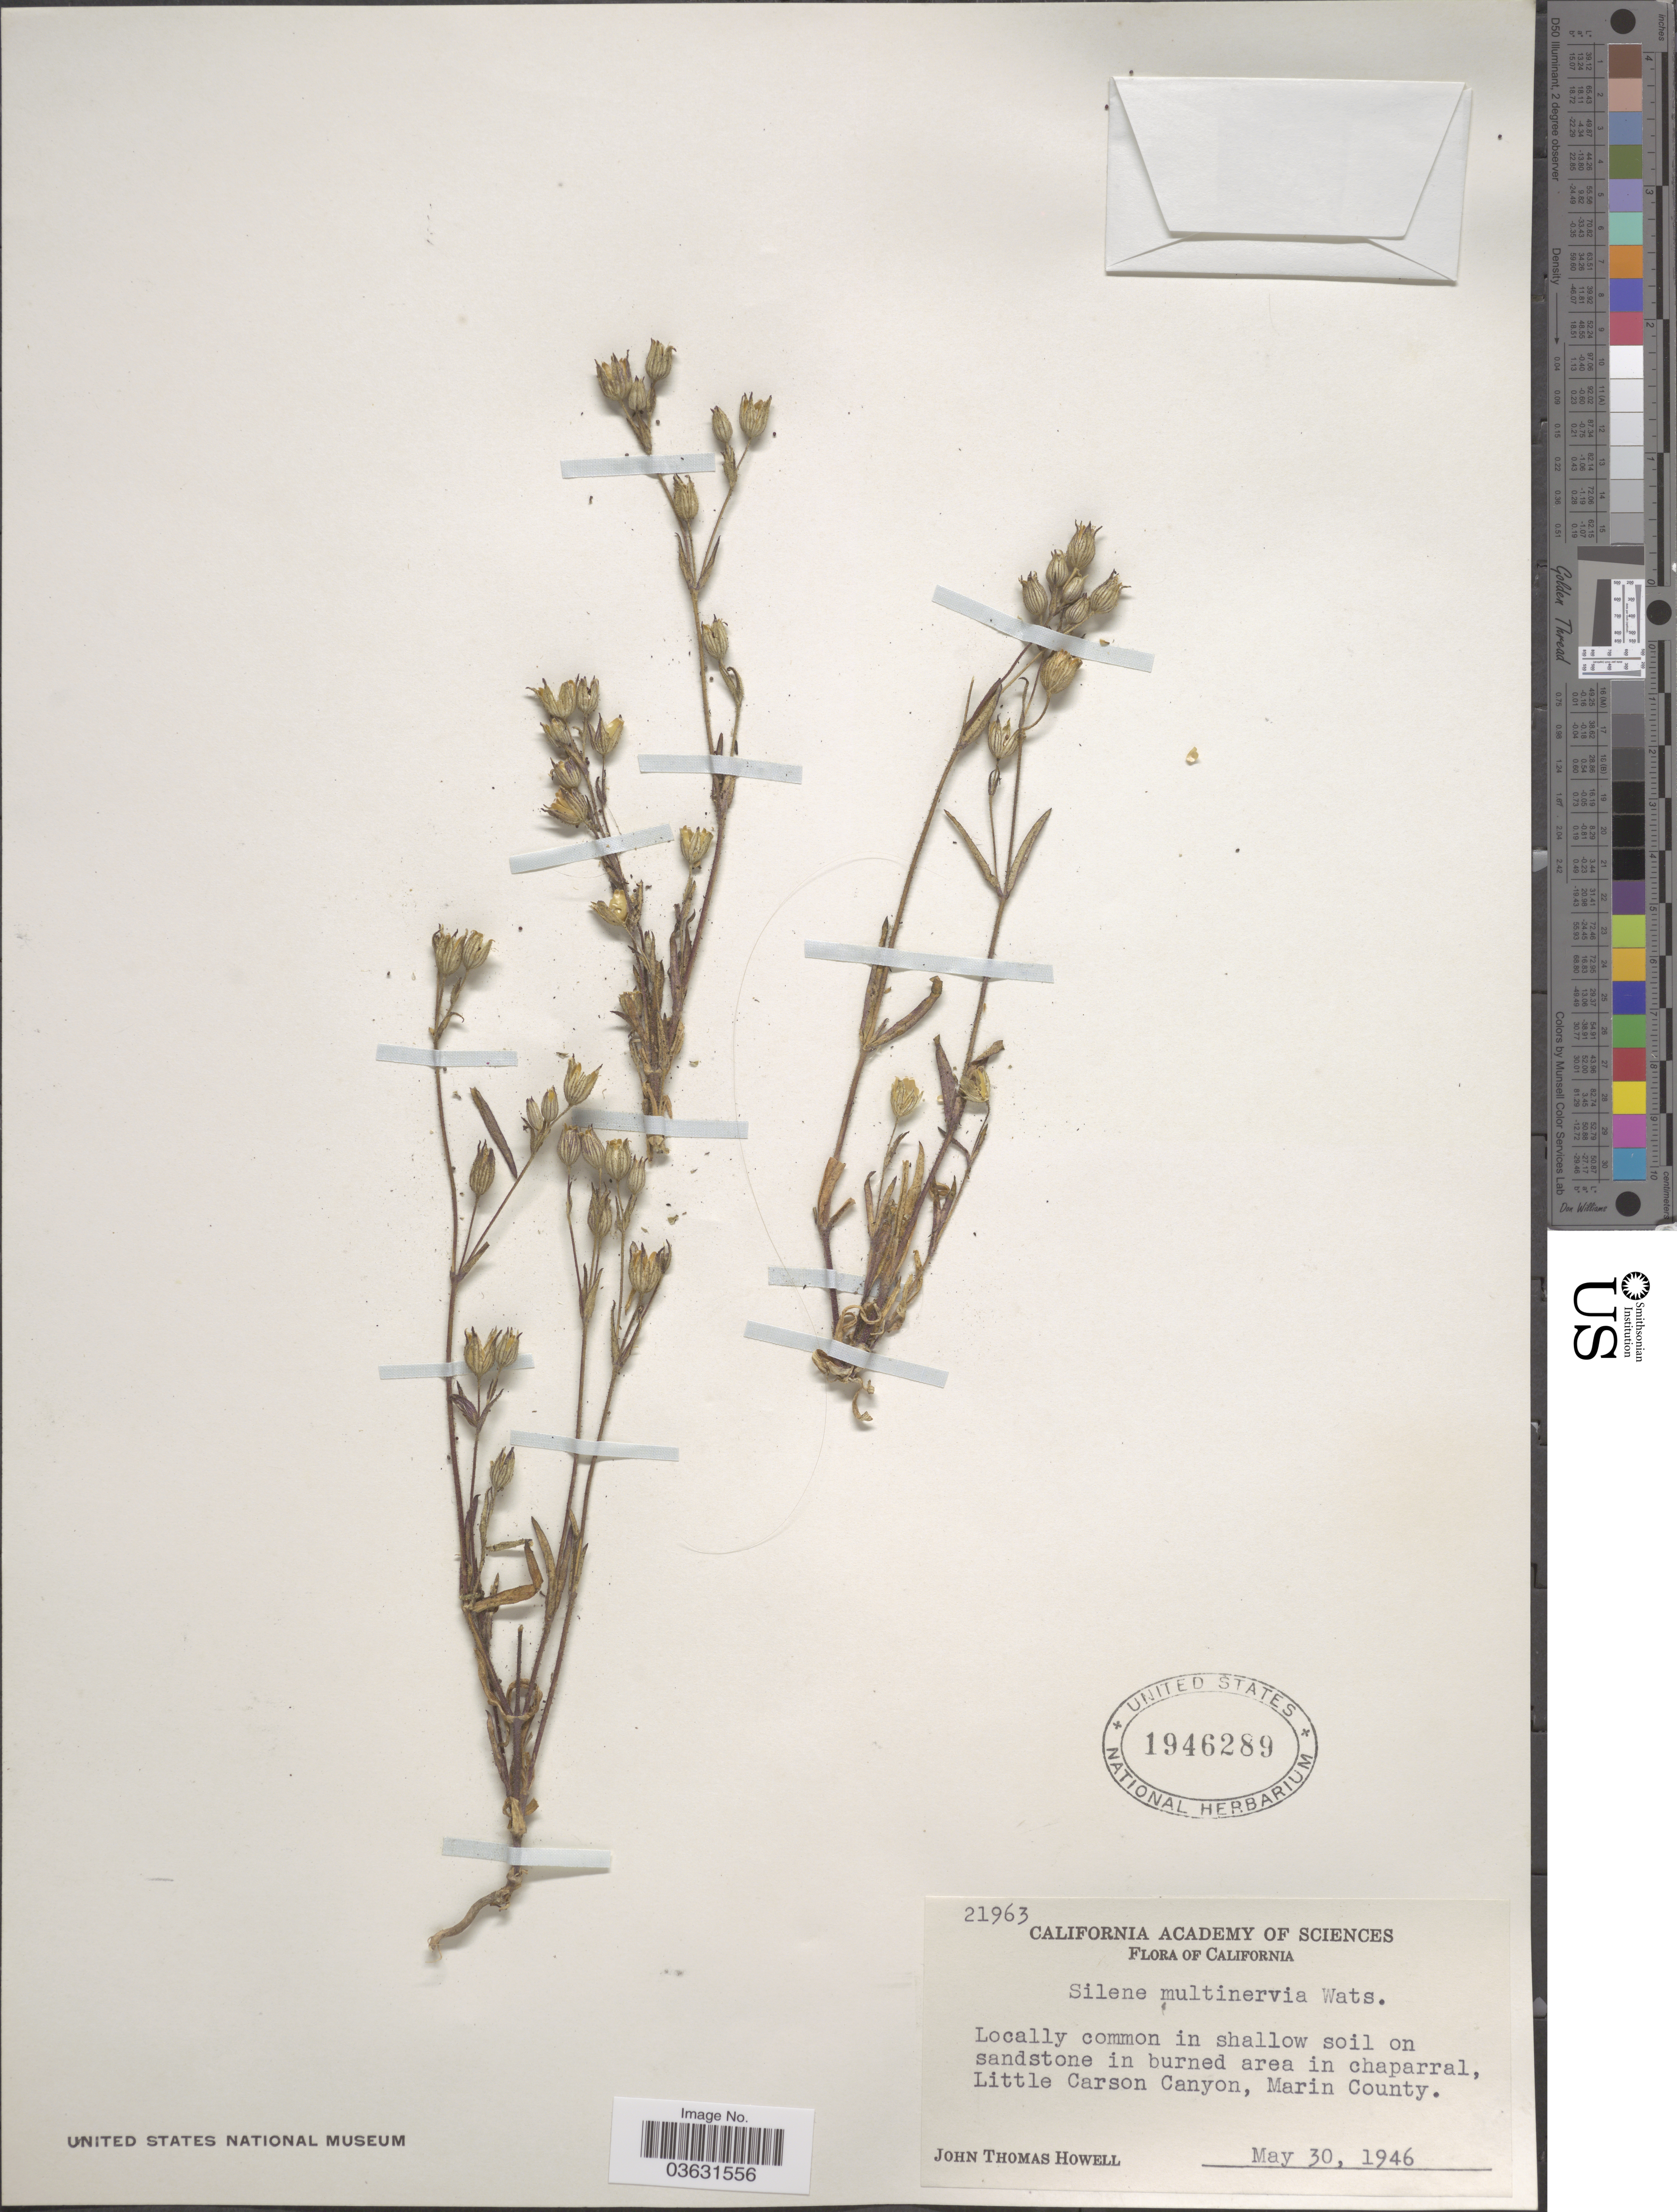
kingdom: Plantae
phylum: Tracheophyta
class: Magnoliopsida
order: Caryophyllales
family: Caryophyllaceae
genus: Silene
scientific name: Silene multinervia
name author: S. Watson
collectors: J. T. Howell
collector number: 21963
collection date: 1946-05-30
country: United States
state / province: California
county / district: Marin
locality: Little Carson Canyon, Marin County.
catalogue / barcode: US 1946289